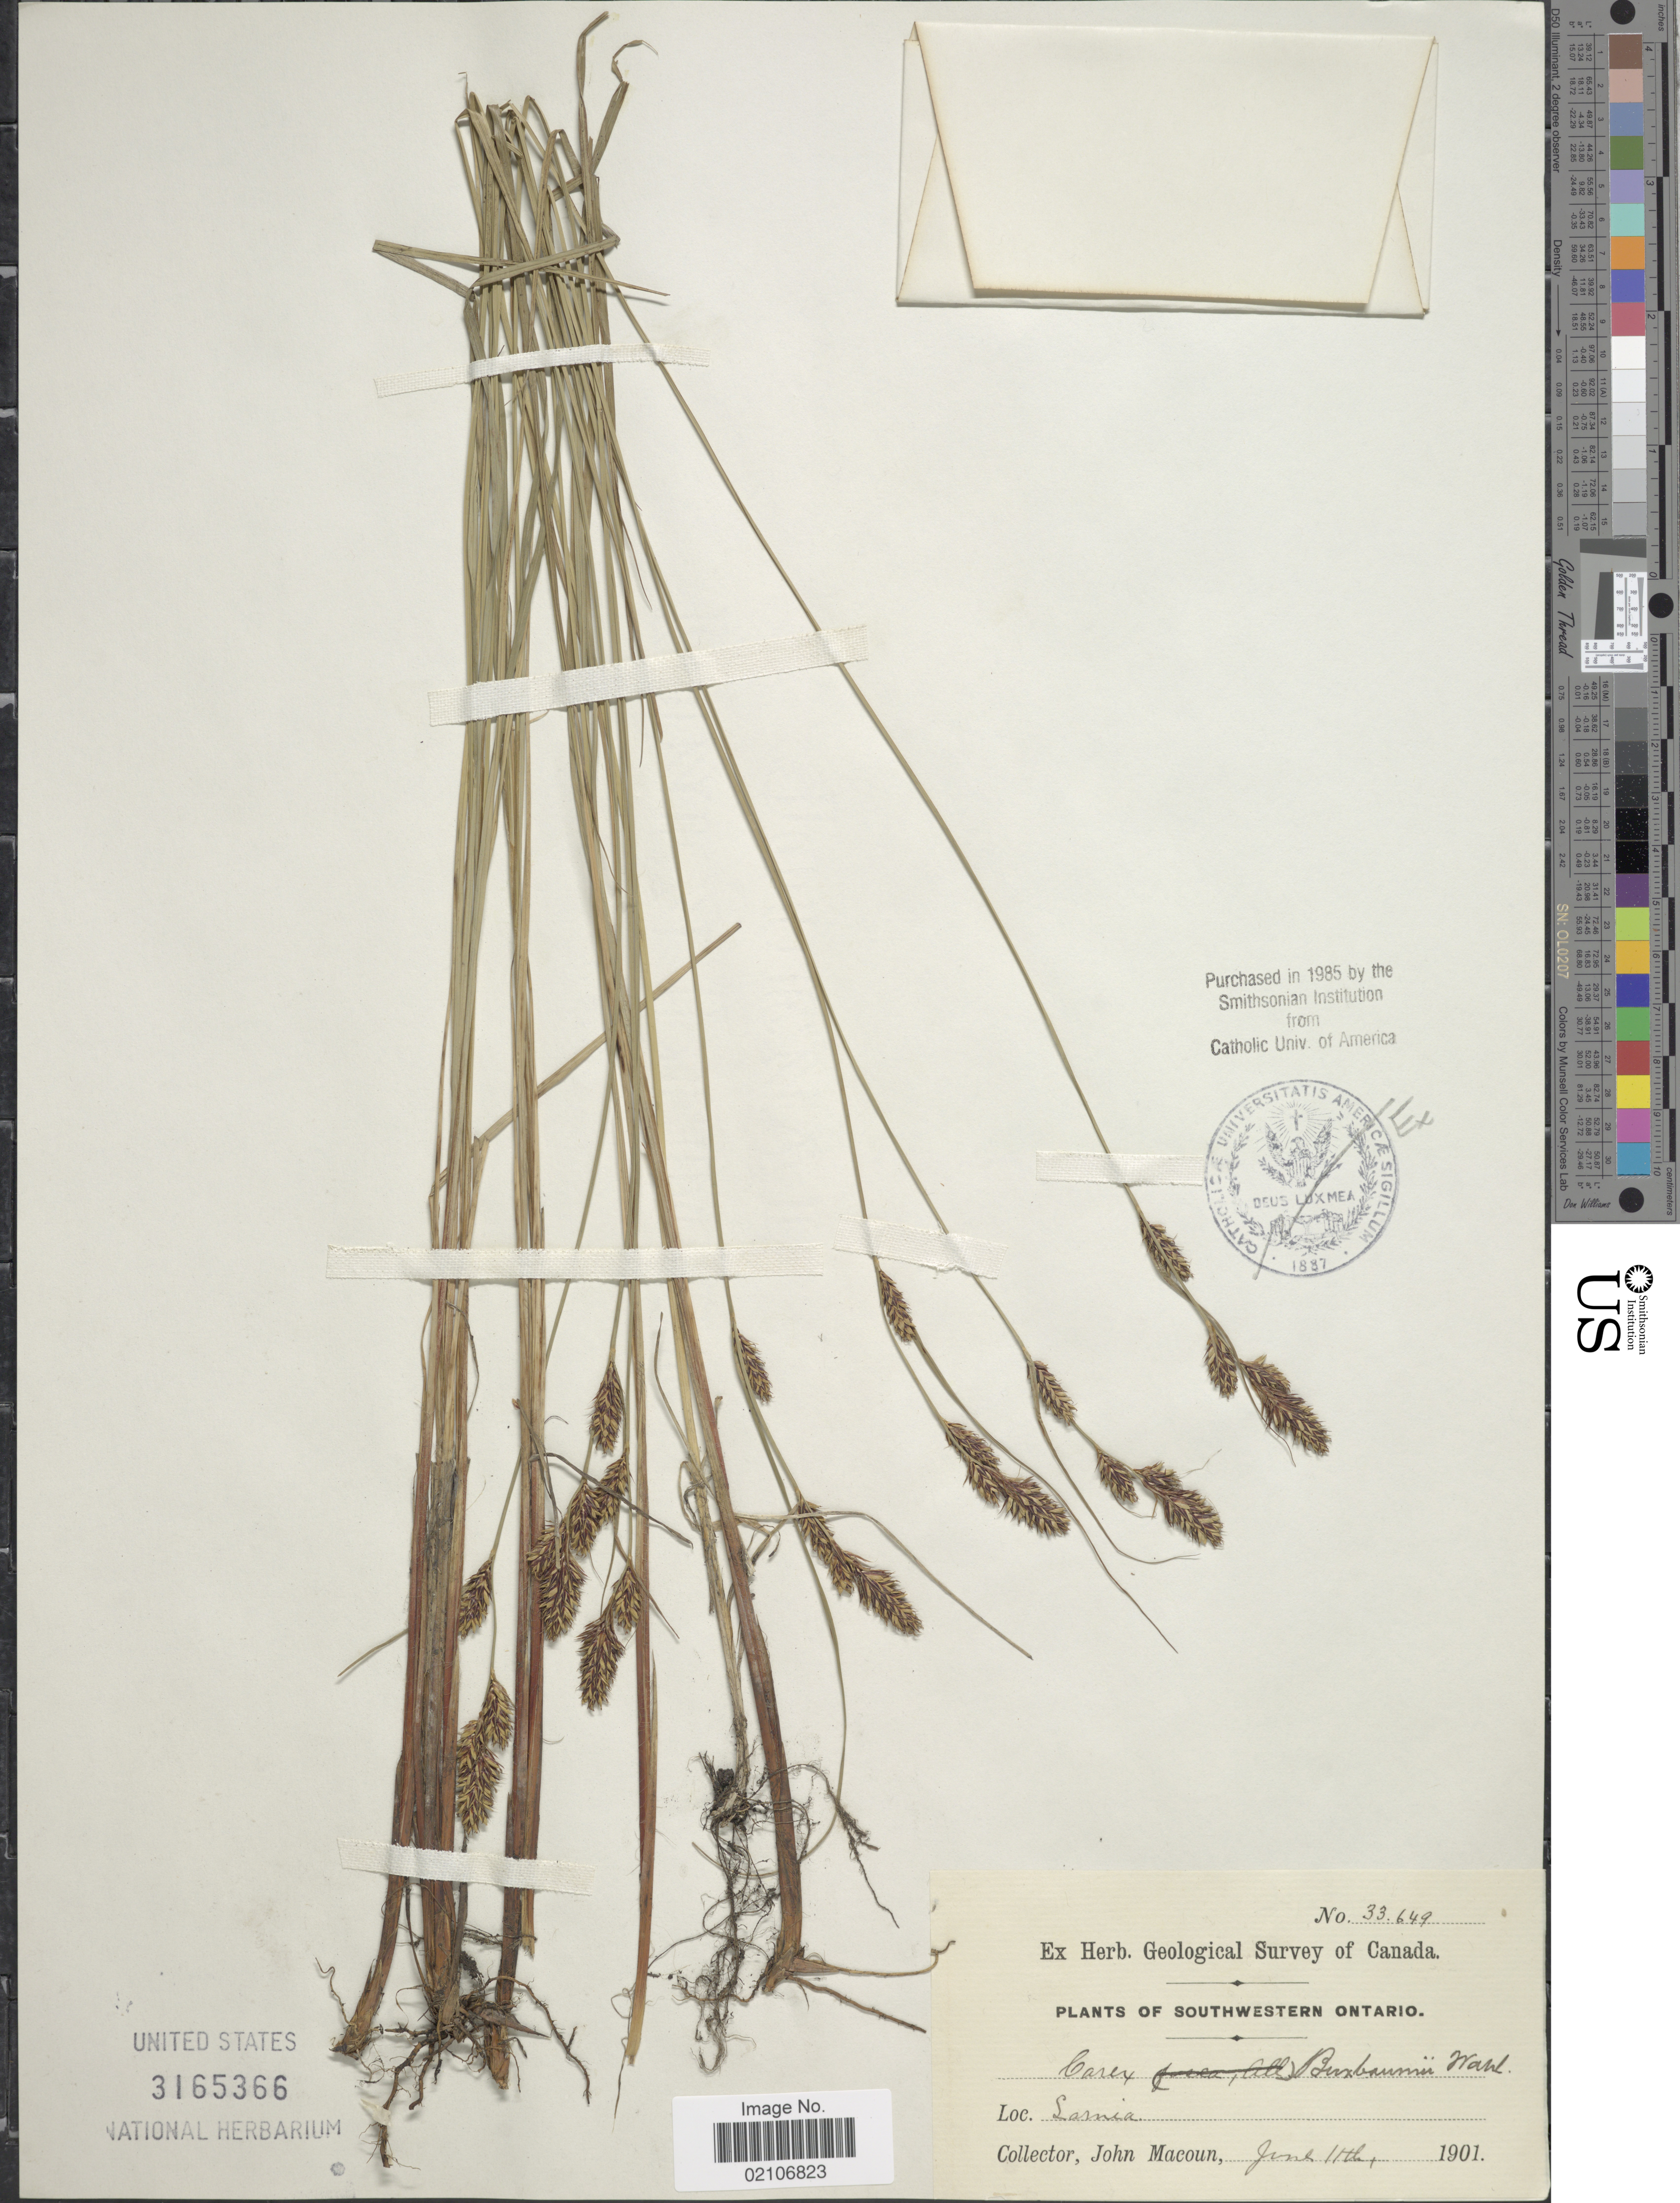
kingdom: Plantae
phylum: Tracheophyta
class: Liliopsida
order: Poales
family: Cyperaceae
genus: Carex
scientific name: Carex buxbaumii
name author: Wahlenb.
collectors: J. Macoun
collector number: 33649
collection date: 1901-06-11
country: Canada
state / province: Ontario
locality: Southwestern Ontario. Sarnia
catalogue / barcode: US 3165366